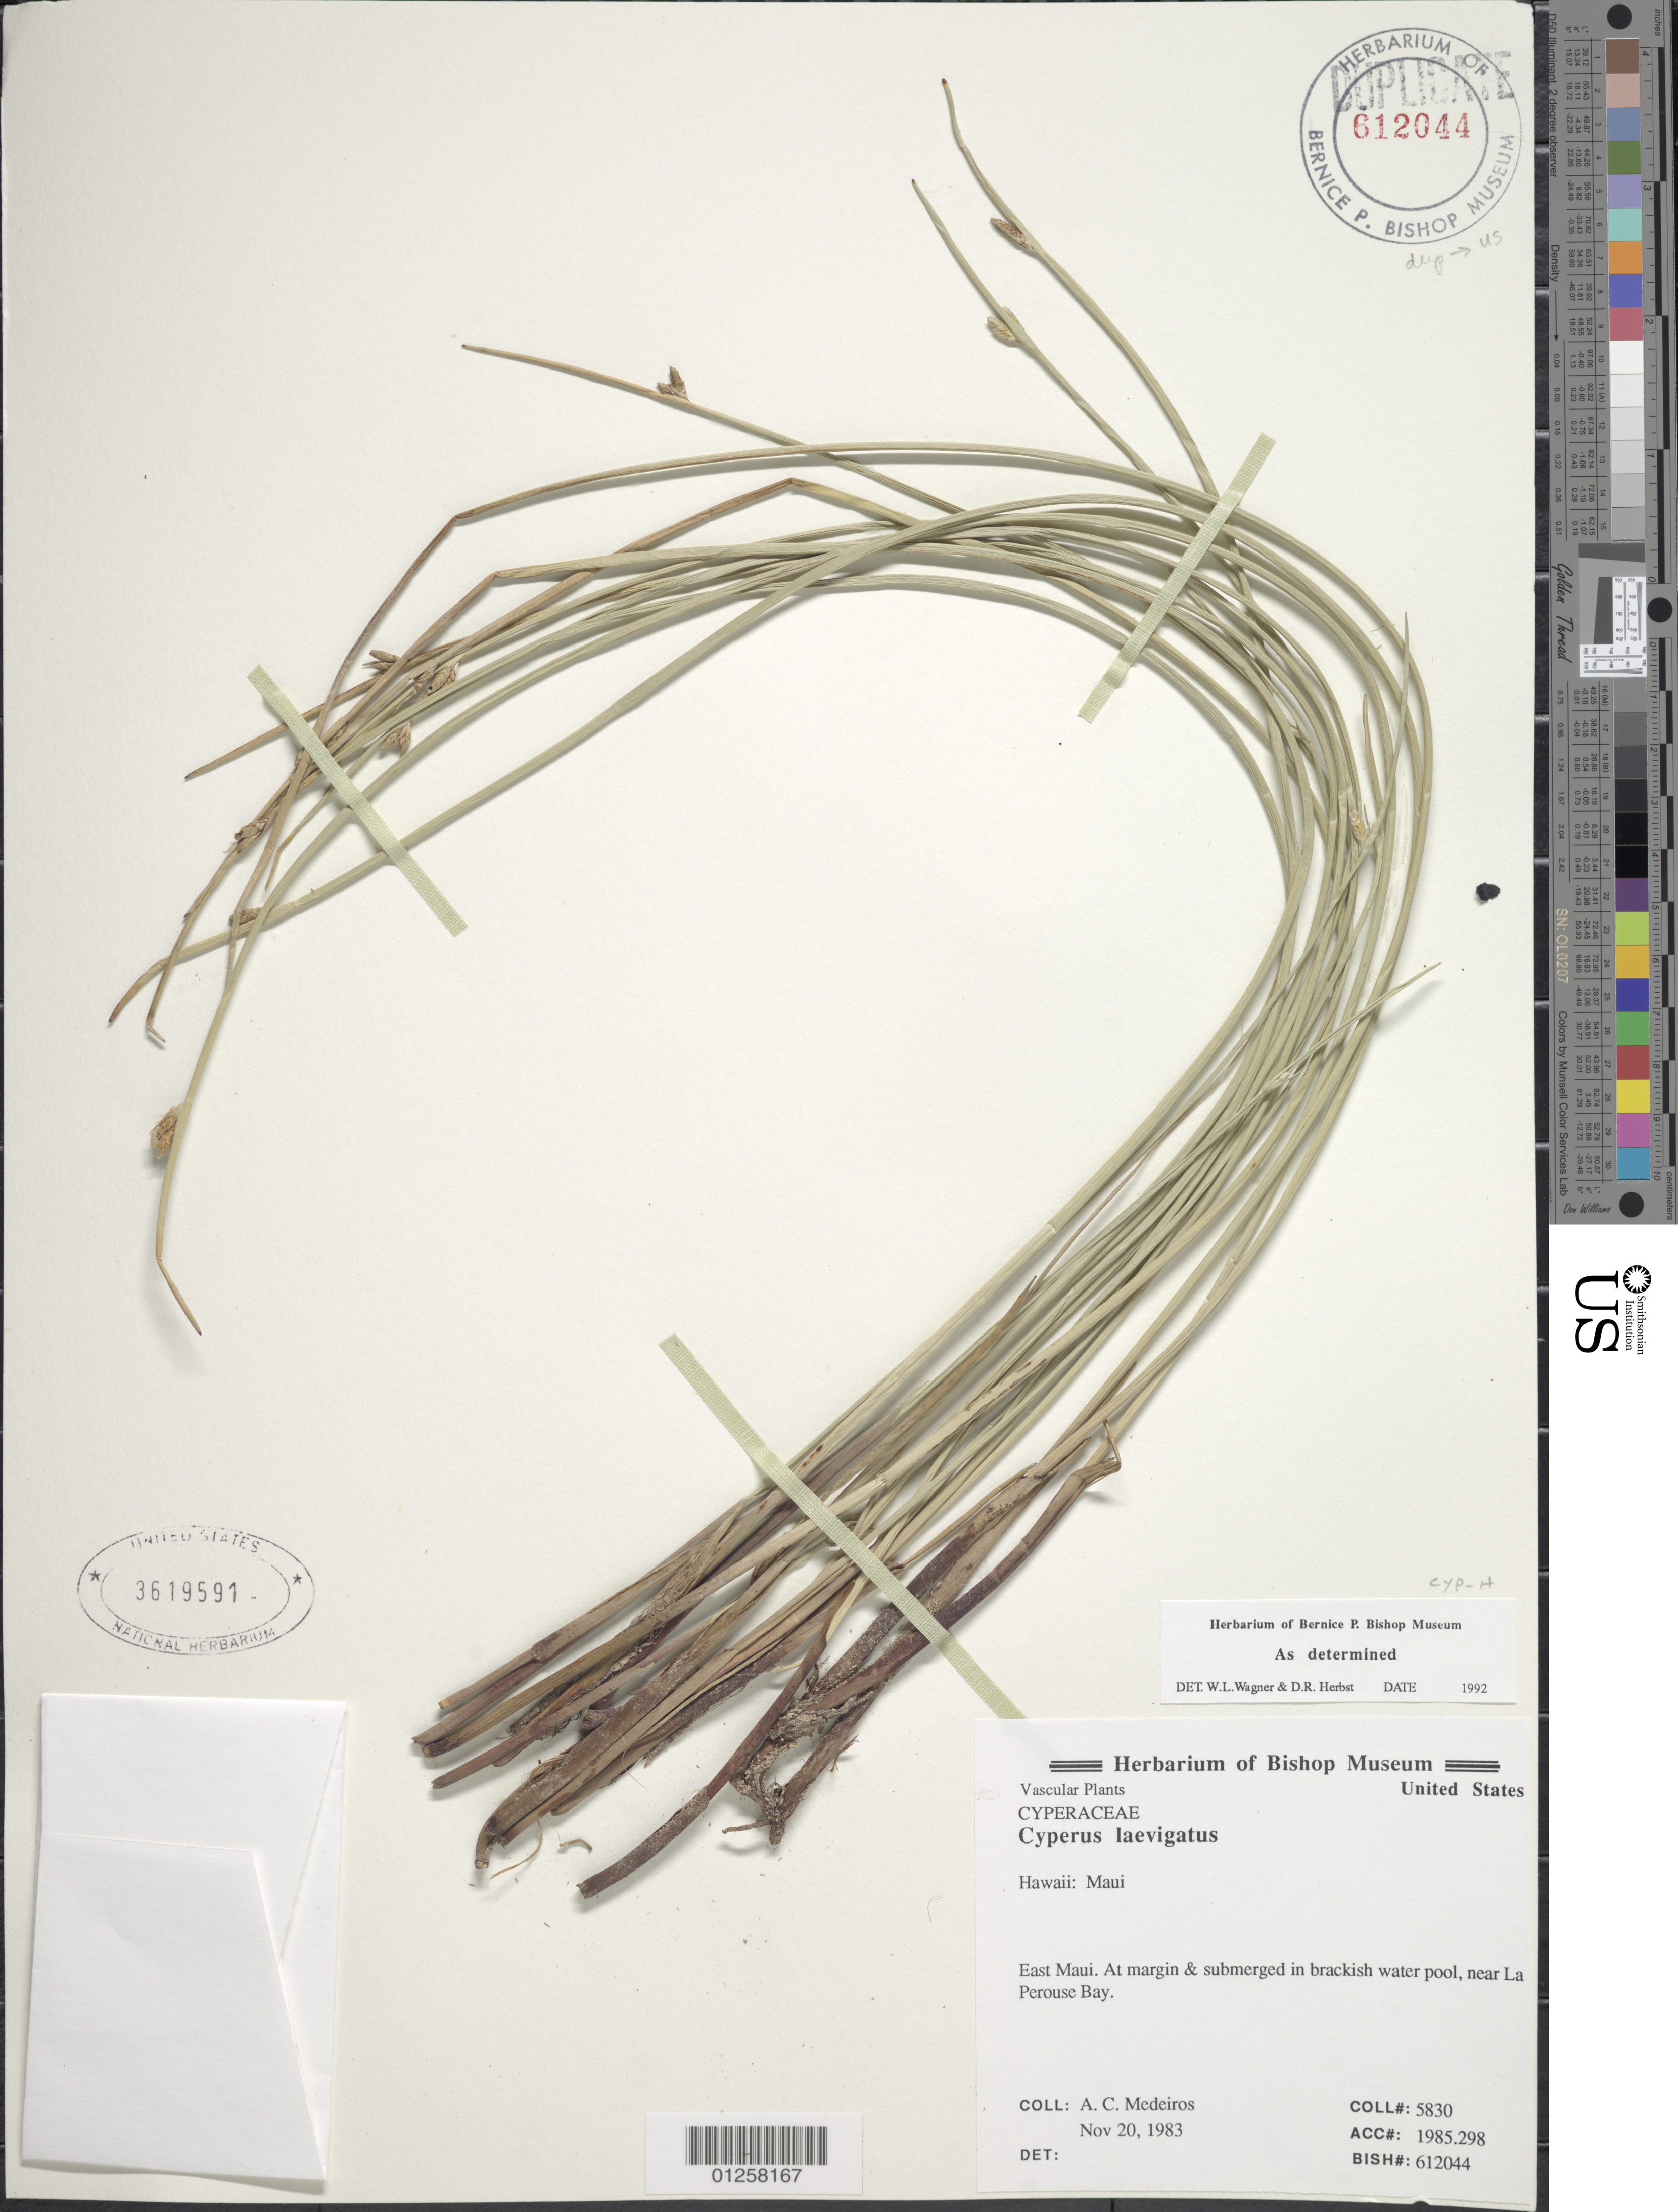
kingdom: Plantae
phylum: Tracheophyta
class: Liliopsida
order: Poales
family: Cyperaceae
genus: Cyperus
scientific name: Cyperus laevigatus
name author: L.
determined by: Wagner, W. L.; Herbst, D. R.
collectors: A. Medeiros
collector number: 5830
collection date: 1981-11-20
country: United States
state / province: Hawaii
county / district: Maui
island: Maui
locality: E. Maui, near La Perouse Bay.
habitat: At margin and submerged in brackish water pool.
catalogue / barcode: US 3619591